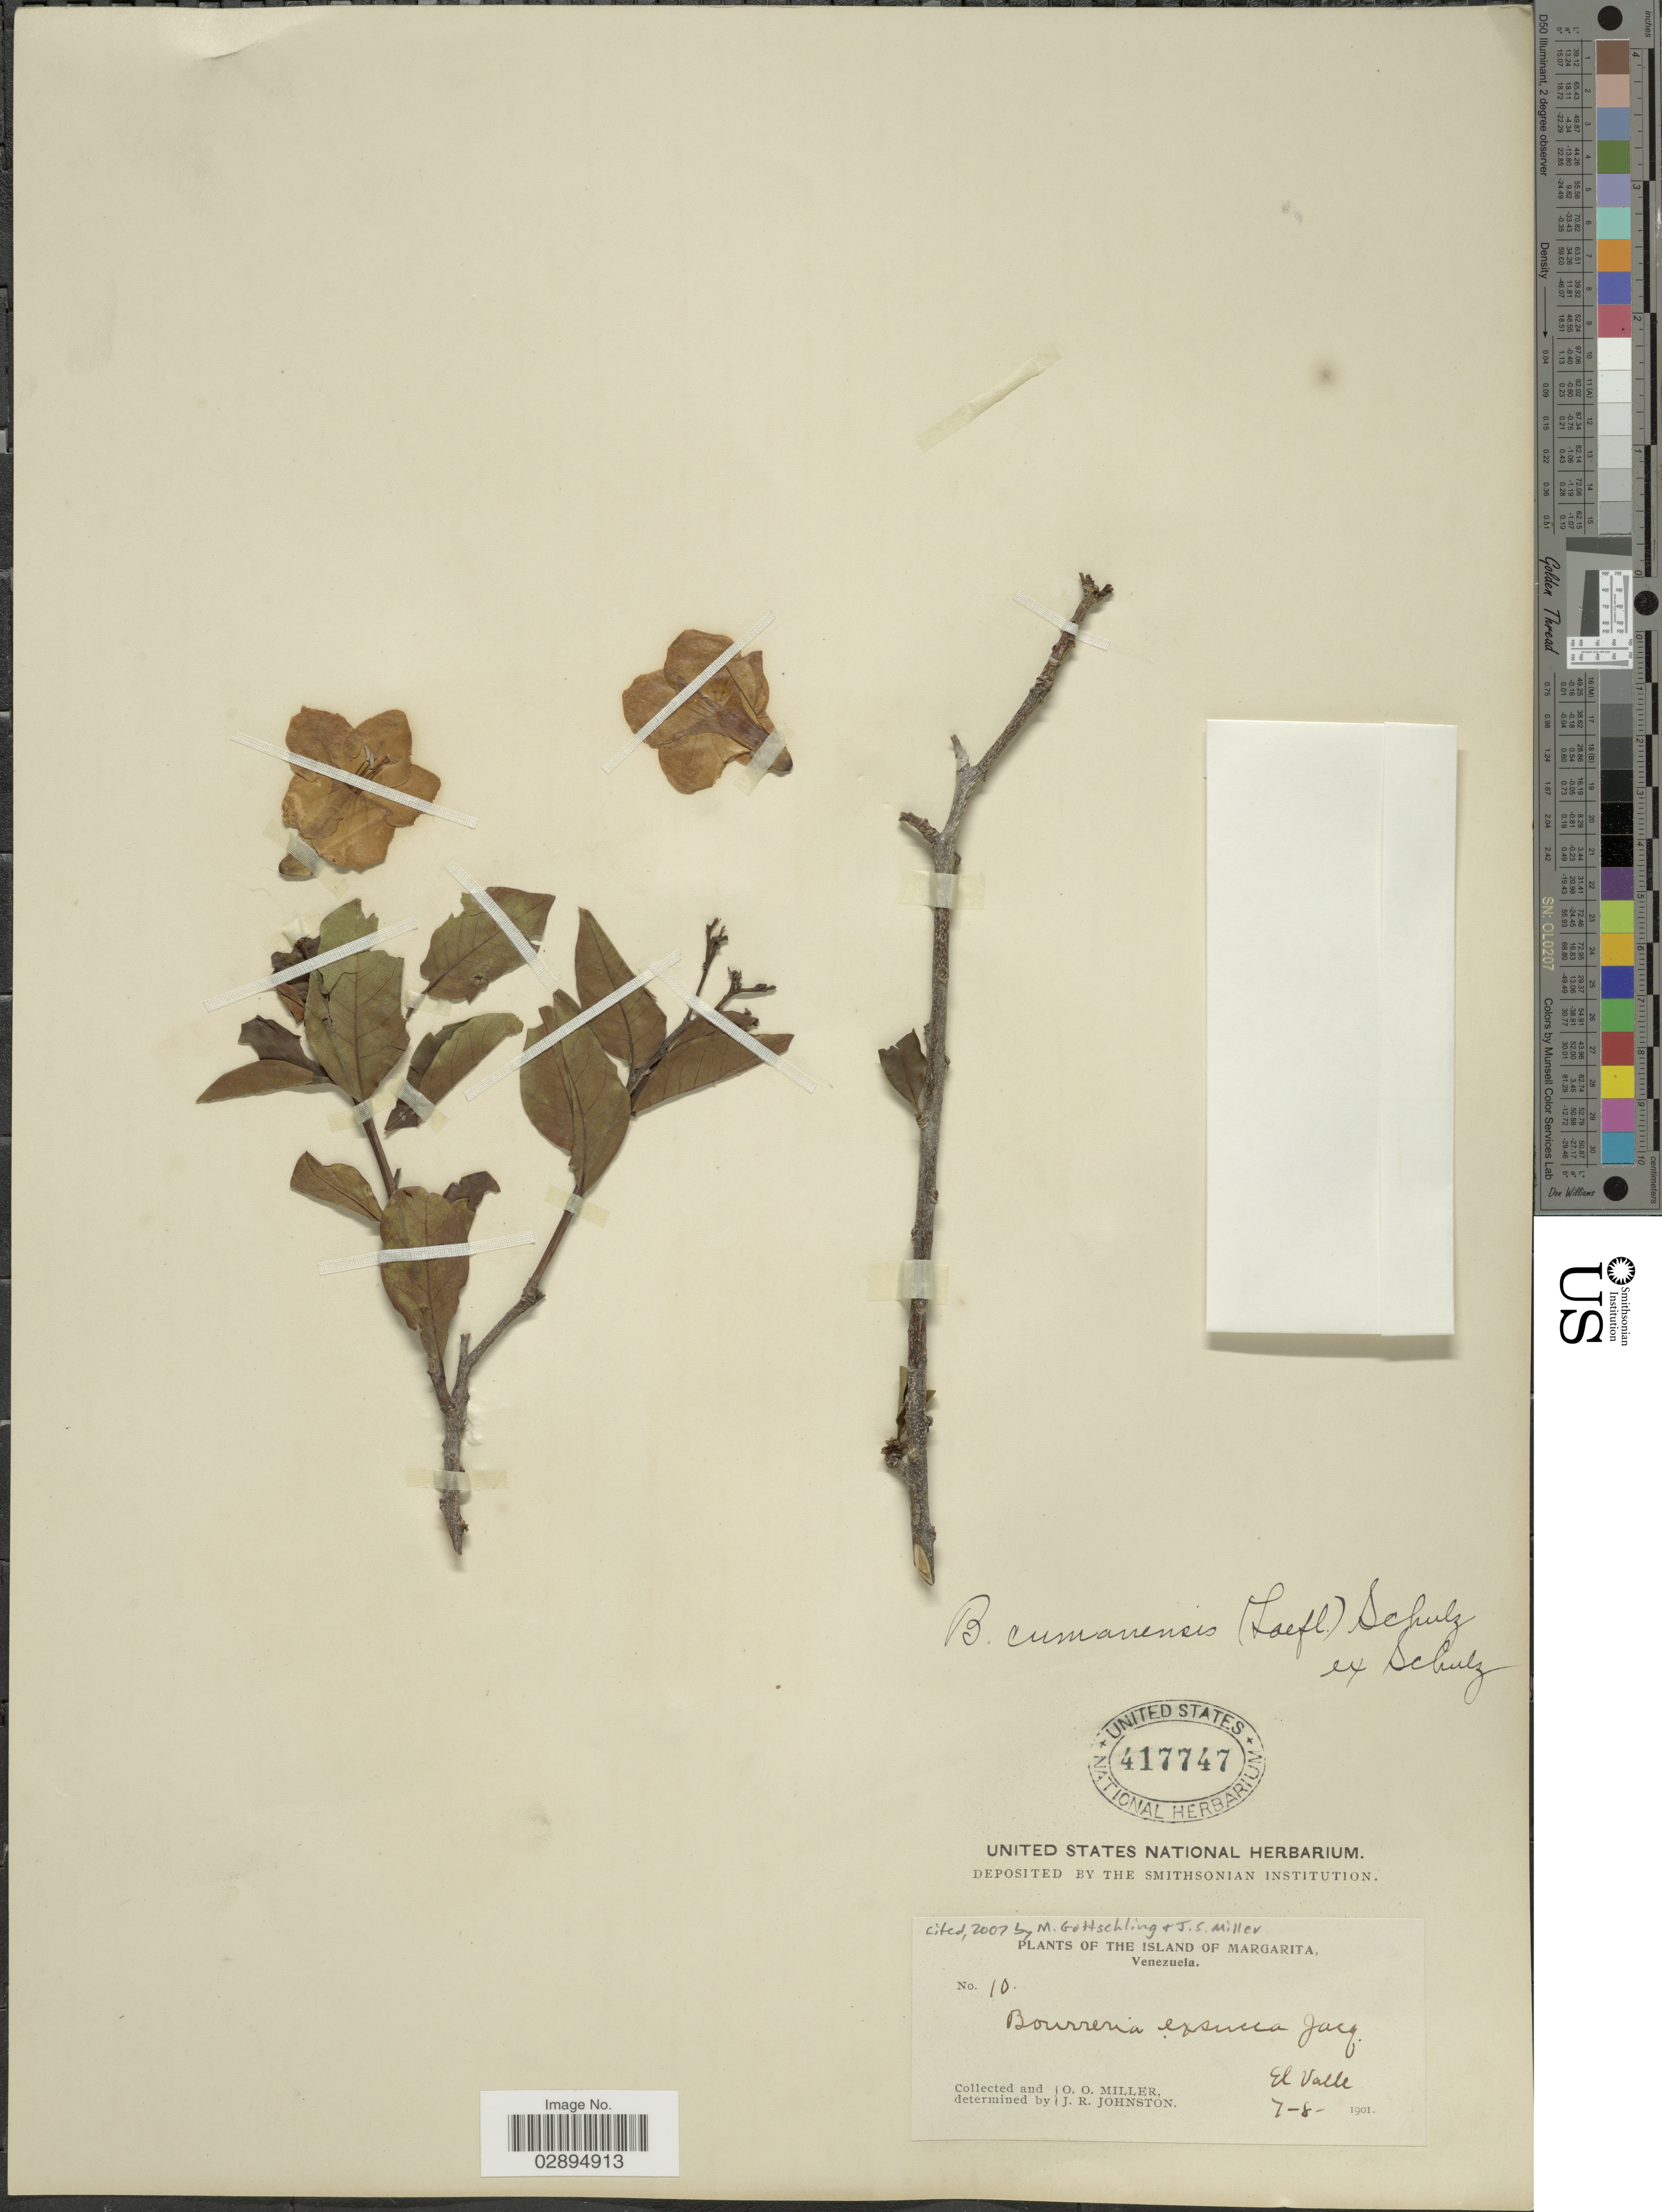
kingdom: Plantae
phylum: Tracheophyta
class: Magnoliopsida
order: Boraginales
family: Ehretiaceae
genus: Bourreria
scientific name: Bourreria exsucca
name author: (L.) Jacq.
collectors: O. O. Miller & J. Johnston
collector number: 10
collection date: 1901-08-07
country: Venezuela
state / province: Nueva Esparta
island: Margarita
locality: The Island of Margarita. El Valle.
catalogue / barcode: US 417747